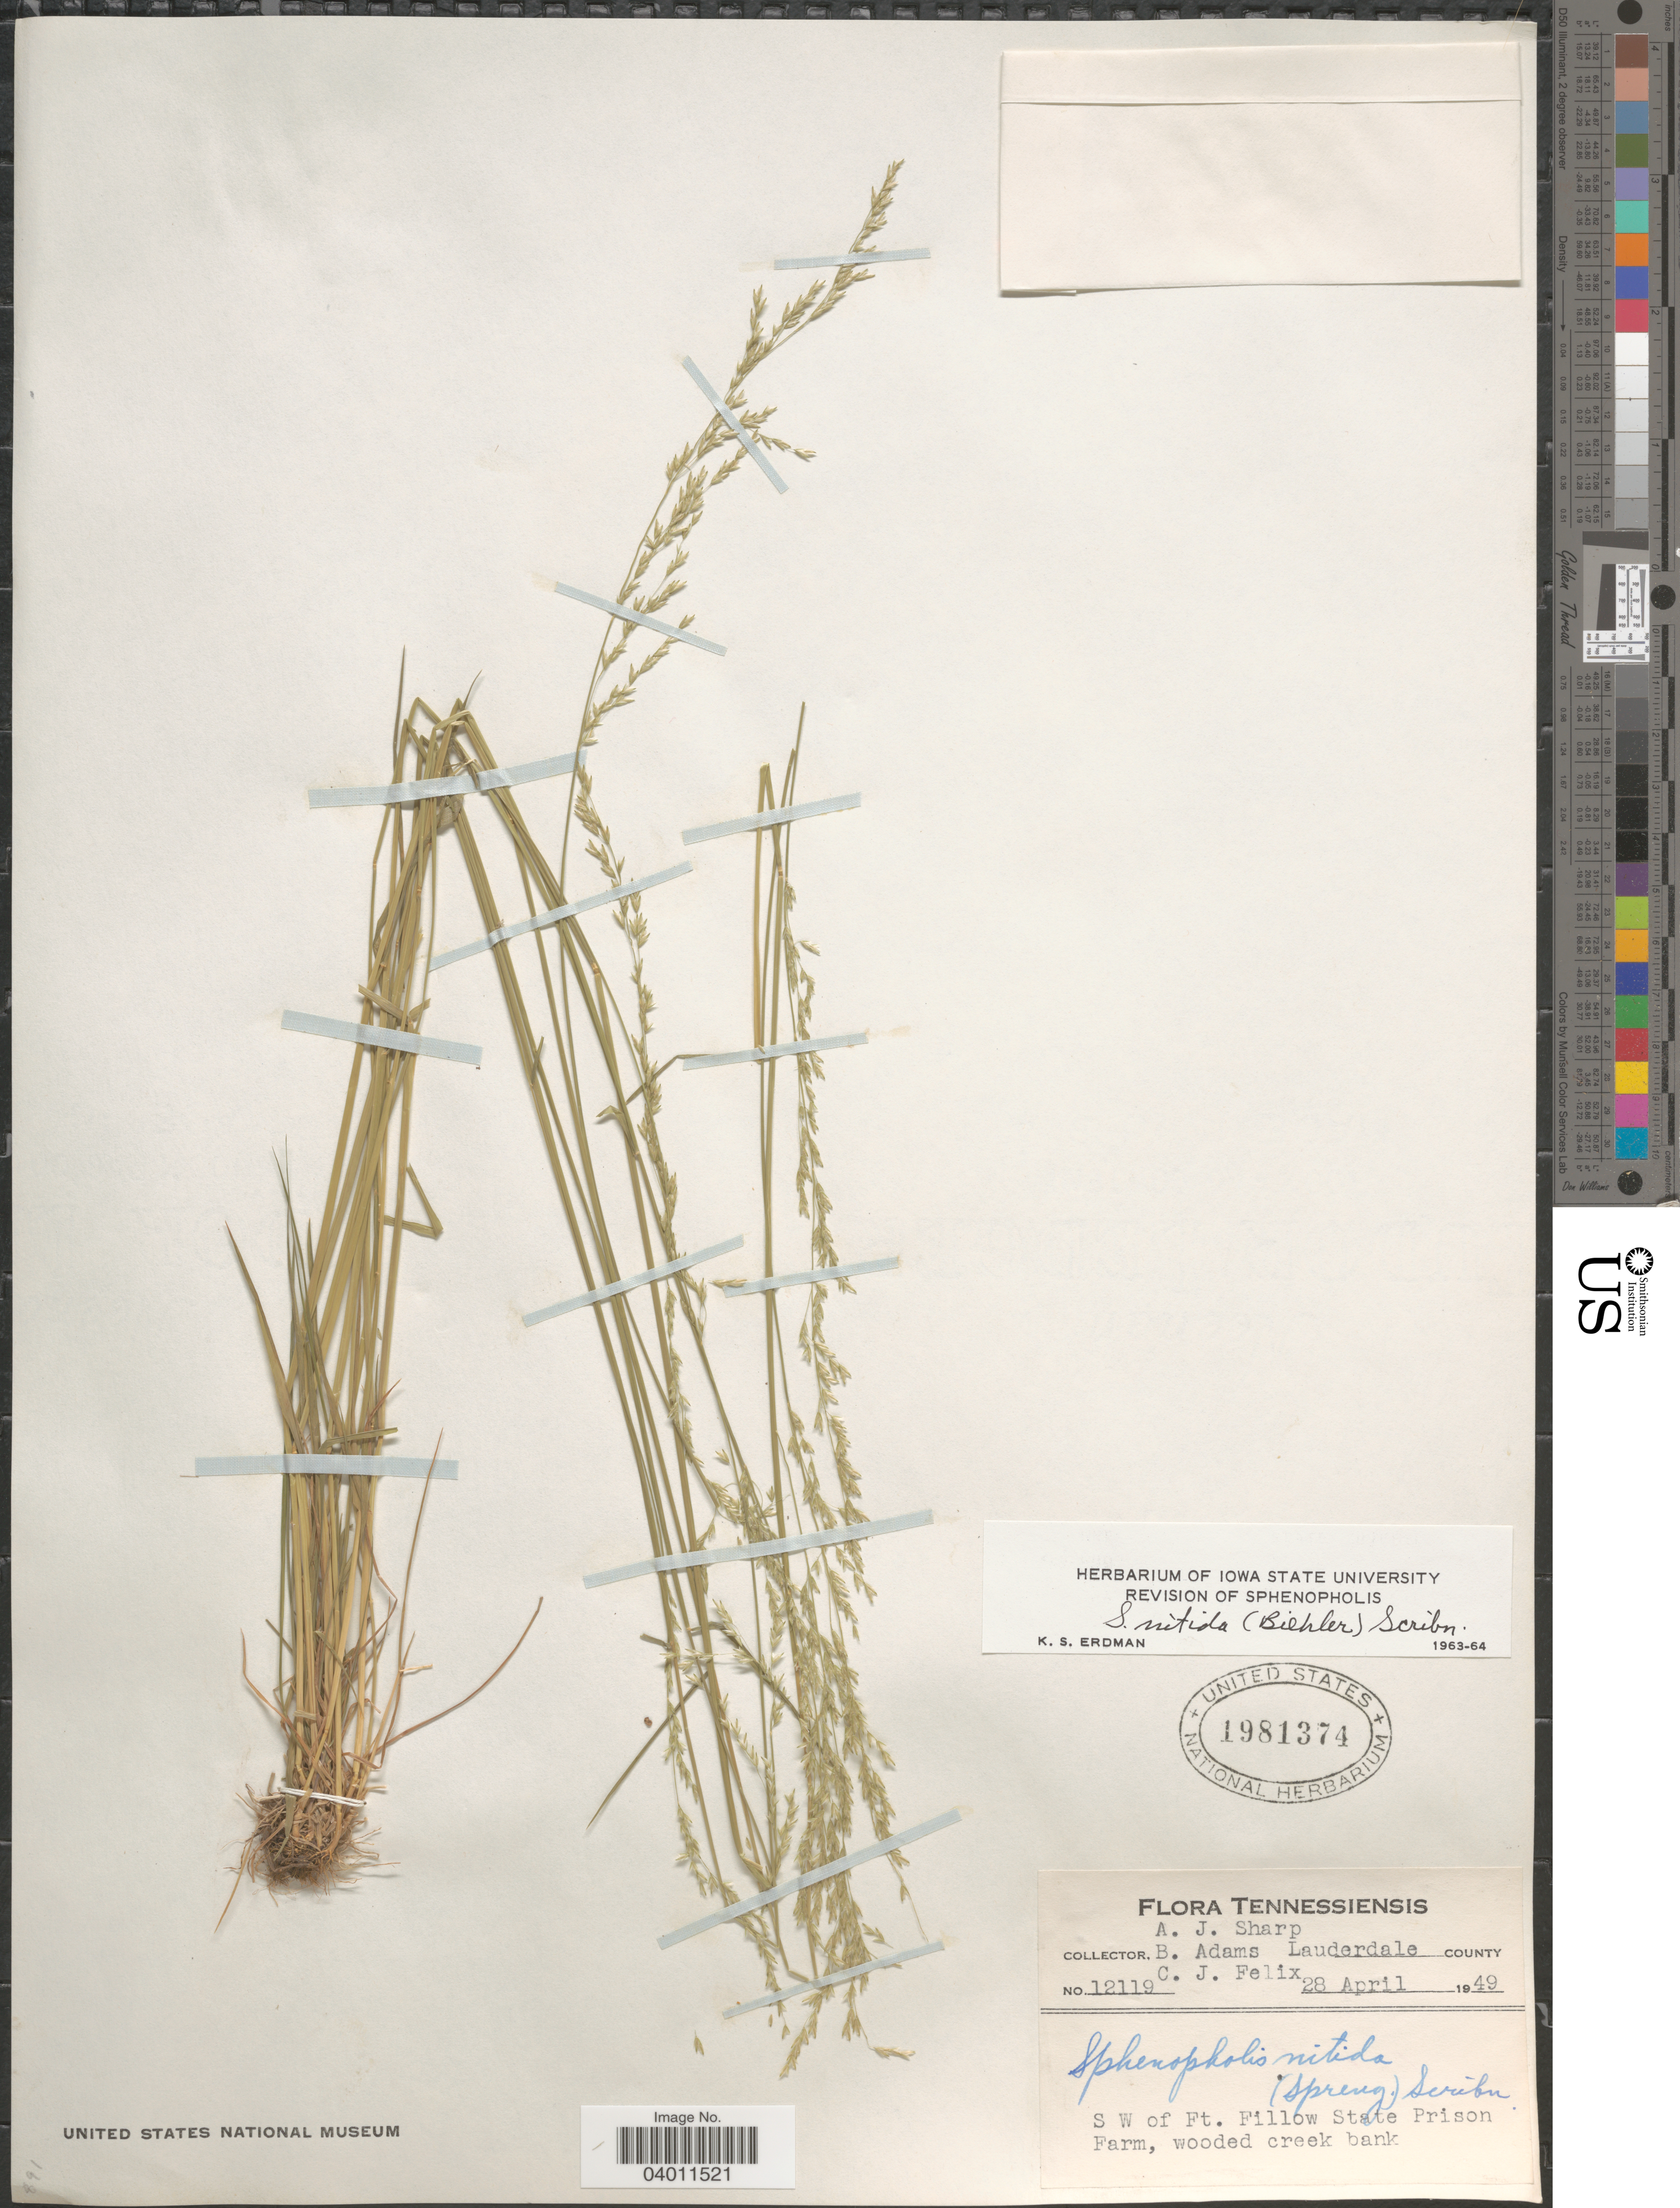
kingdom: Plantae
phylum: Tracheophyta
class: Liliopsida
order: Poales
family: Poaceae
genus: Sphenopholis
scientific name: Sphenopholis nitida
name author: (Biehler) Scribn.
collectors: A. J. Sharp, B. Adams & C. Felix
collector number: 12119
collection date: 1949-04-28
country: United States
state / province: Tennessee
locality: Lauderdale County. S W of Ft. Fillow State Prison Farm, wooded creek bank.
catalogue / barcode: US 1981374